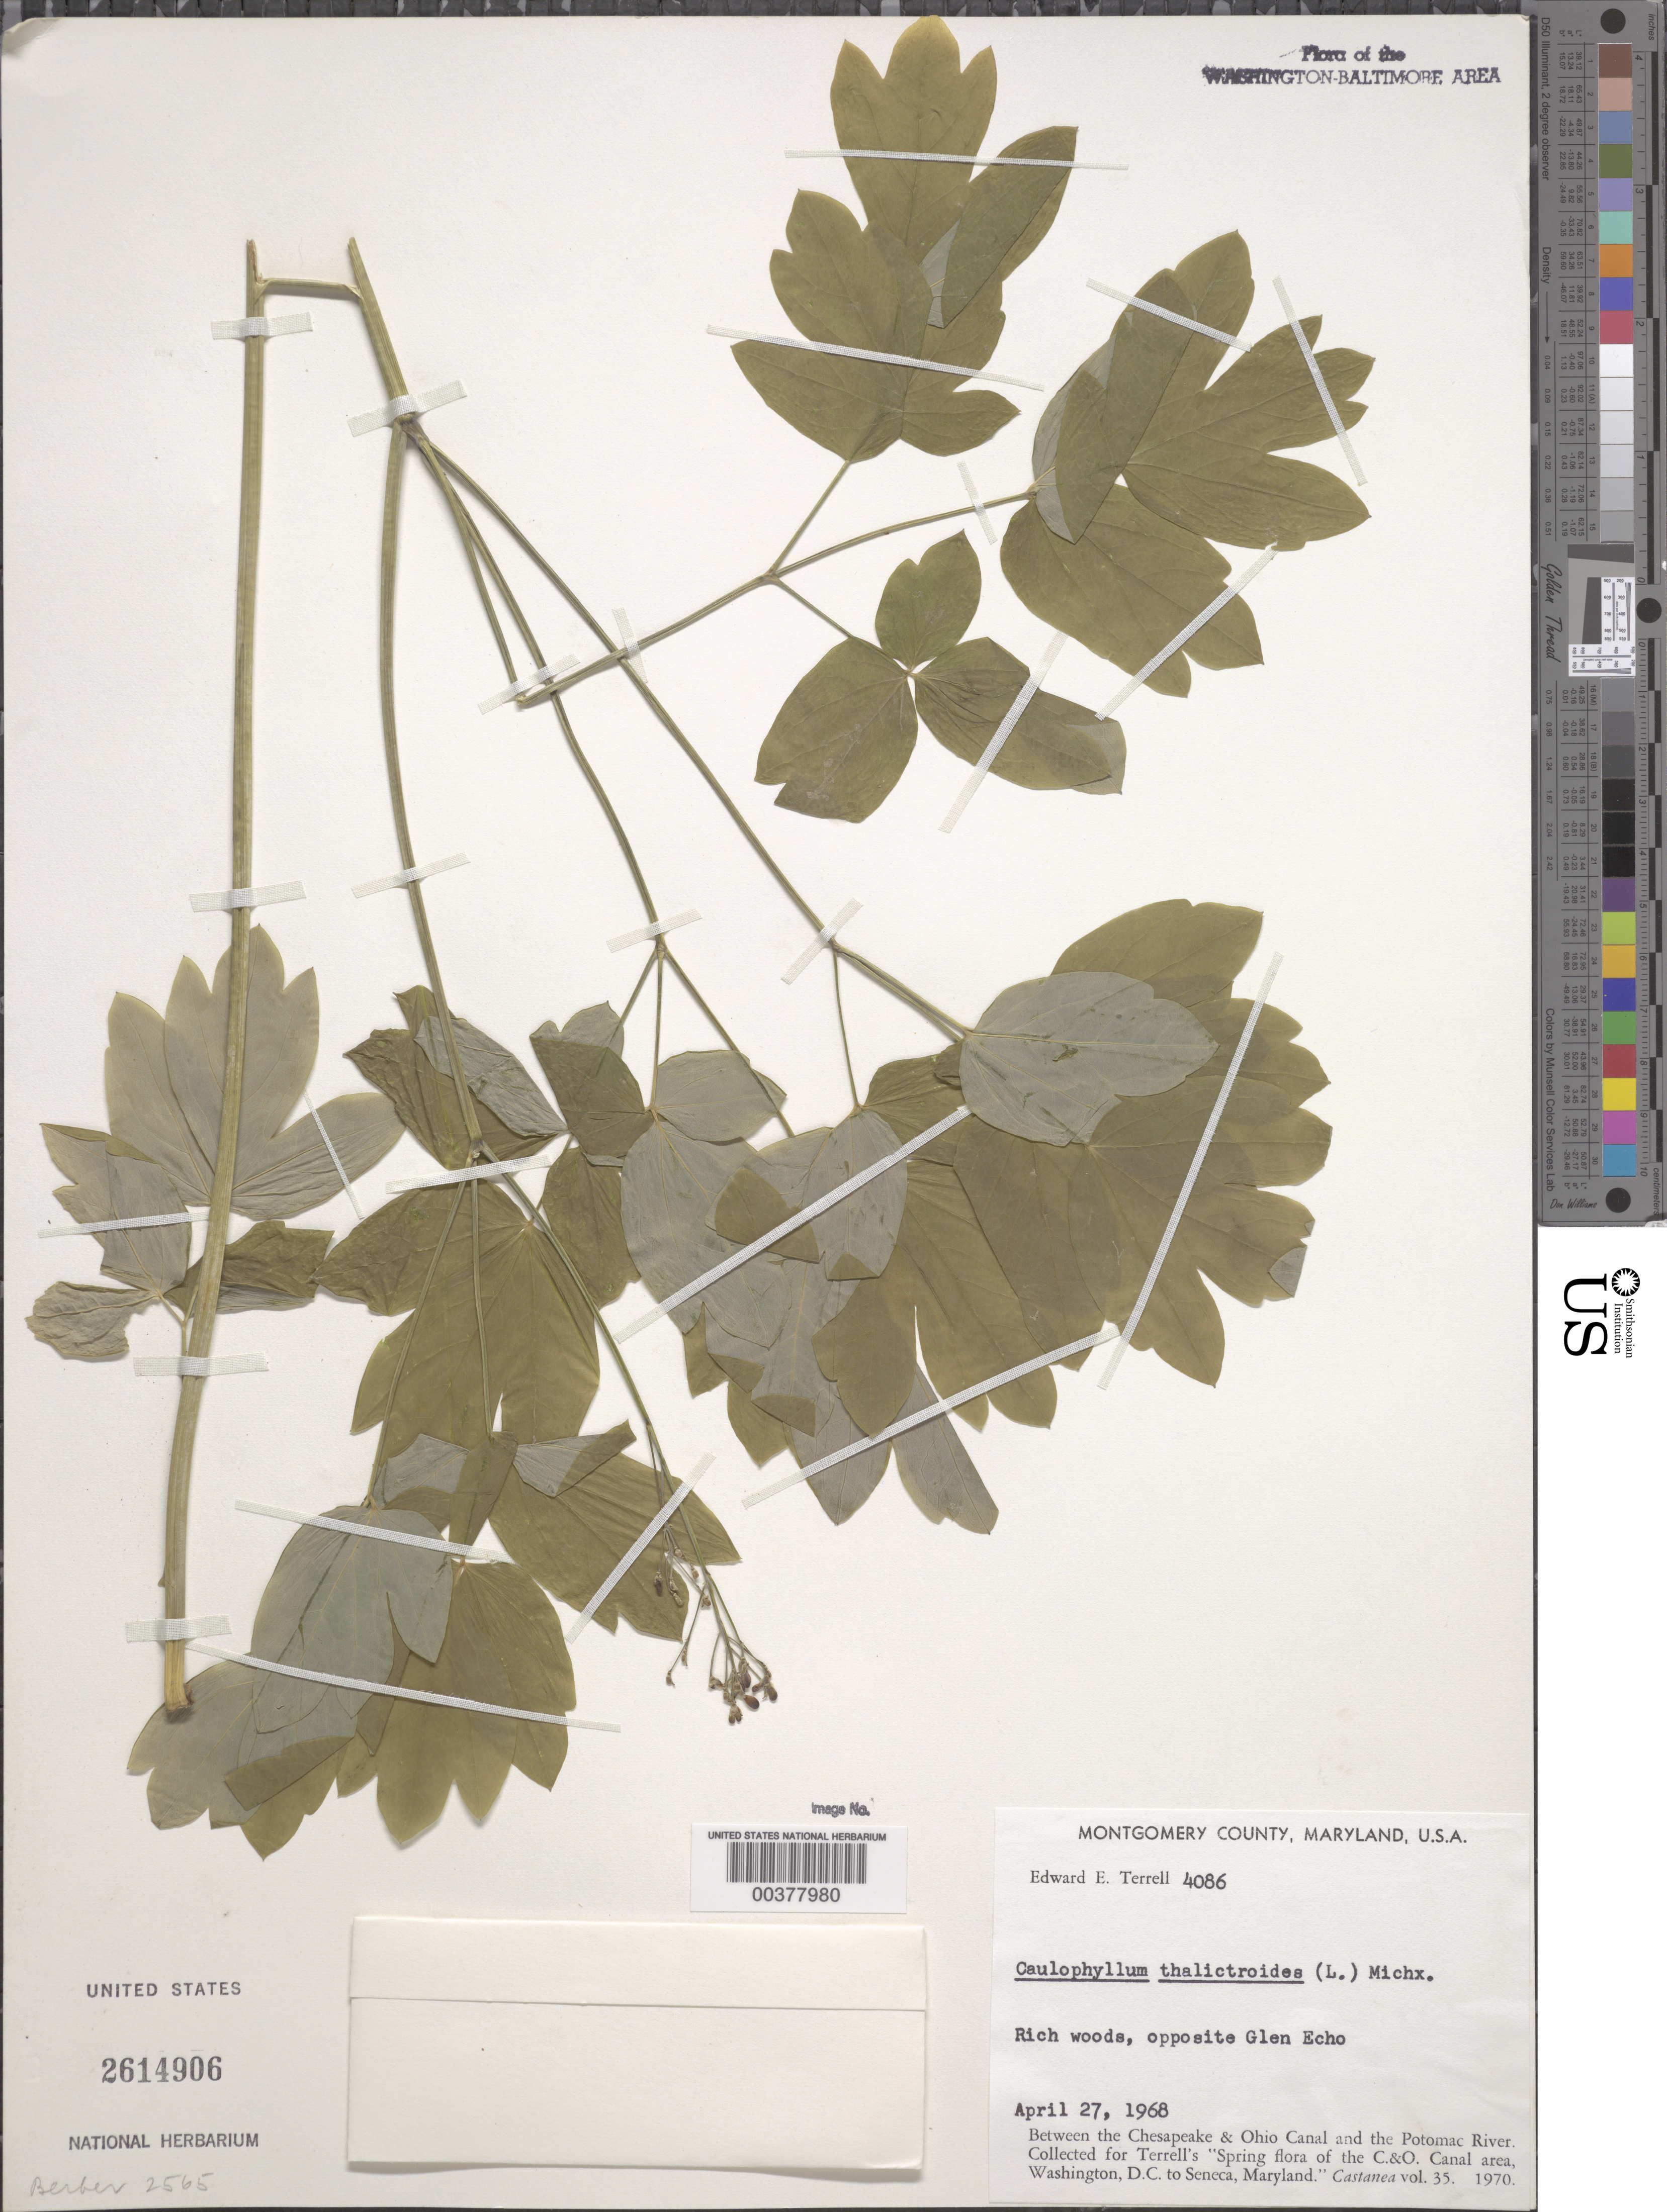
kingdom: Plantae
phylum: Tracheophyta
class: Magnoliopsida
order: Ranunculales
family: Berberidaceae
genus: Caulophyllum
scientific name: Caulophyllum thalictroides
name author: (L.) Michx.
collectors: E. E. Terrell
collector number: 4086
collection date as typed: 27 Apr 1968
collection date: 1968-04-27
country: United States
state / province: Maryland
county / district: Montgomery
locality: opposite Glen Echo C. & O. Canal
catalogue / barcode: US 2614906